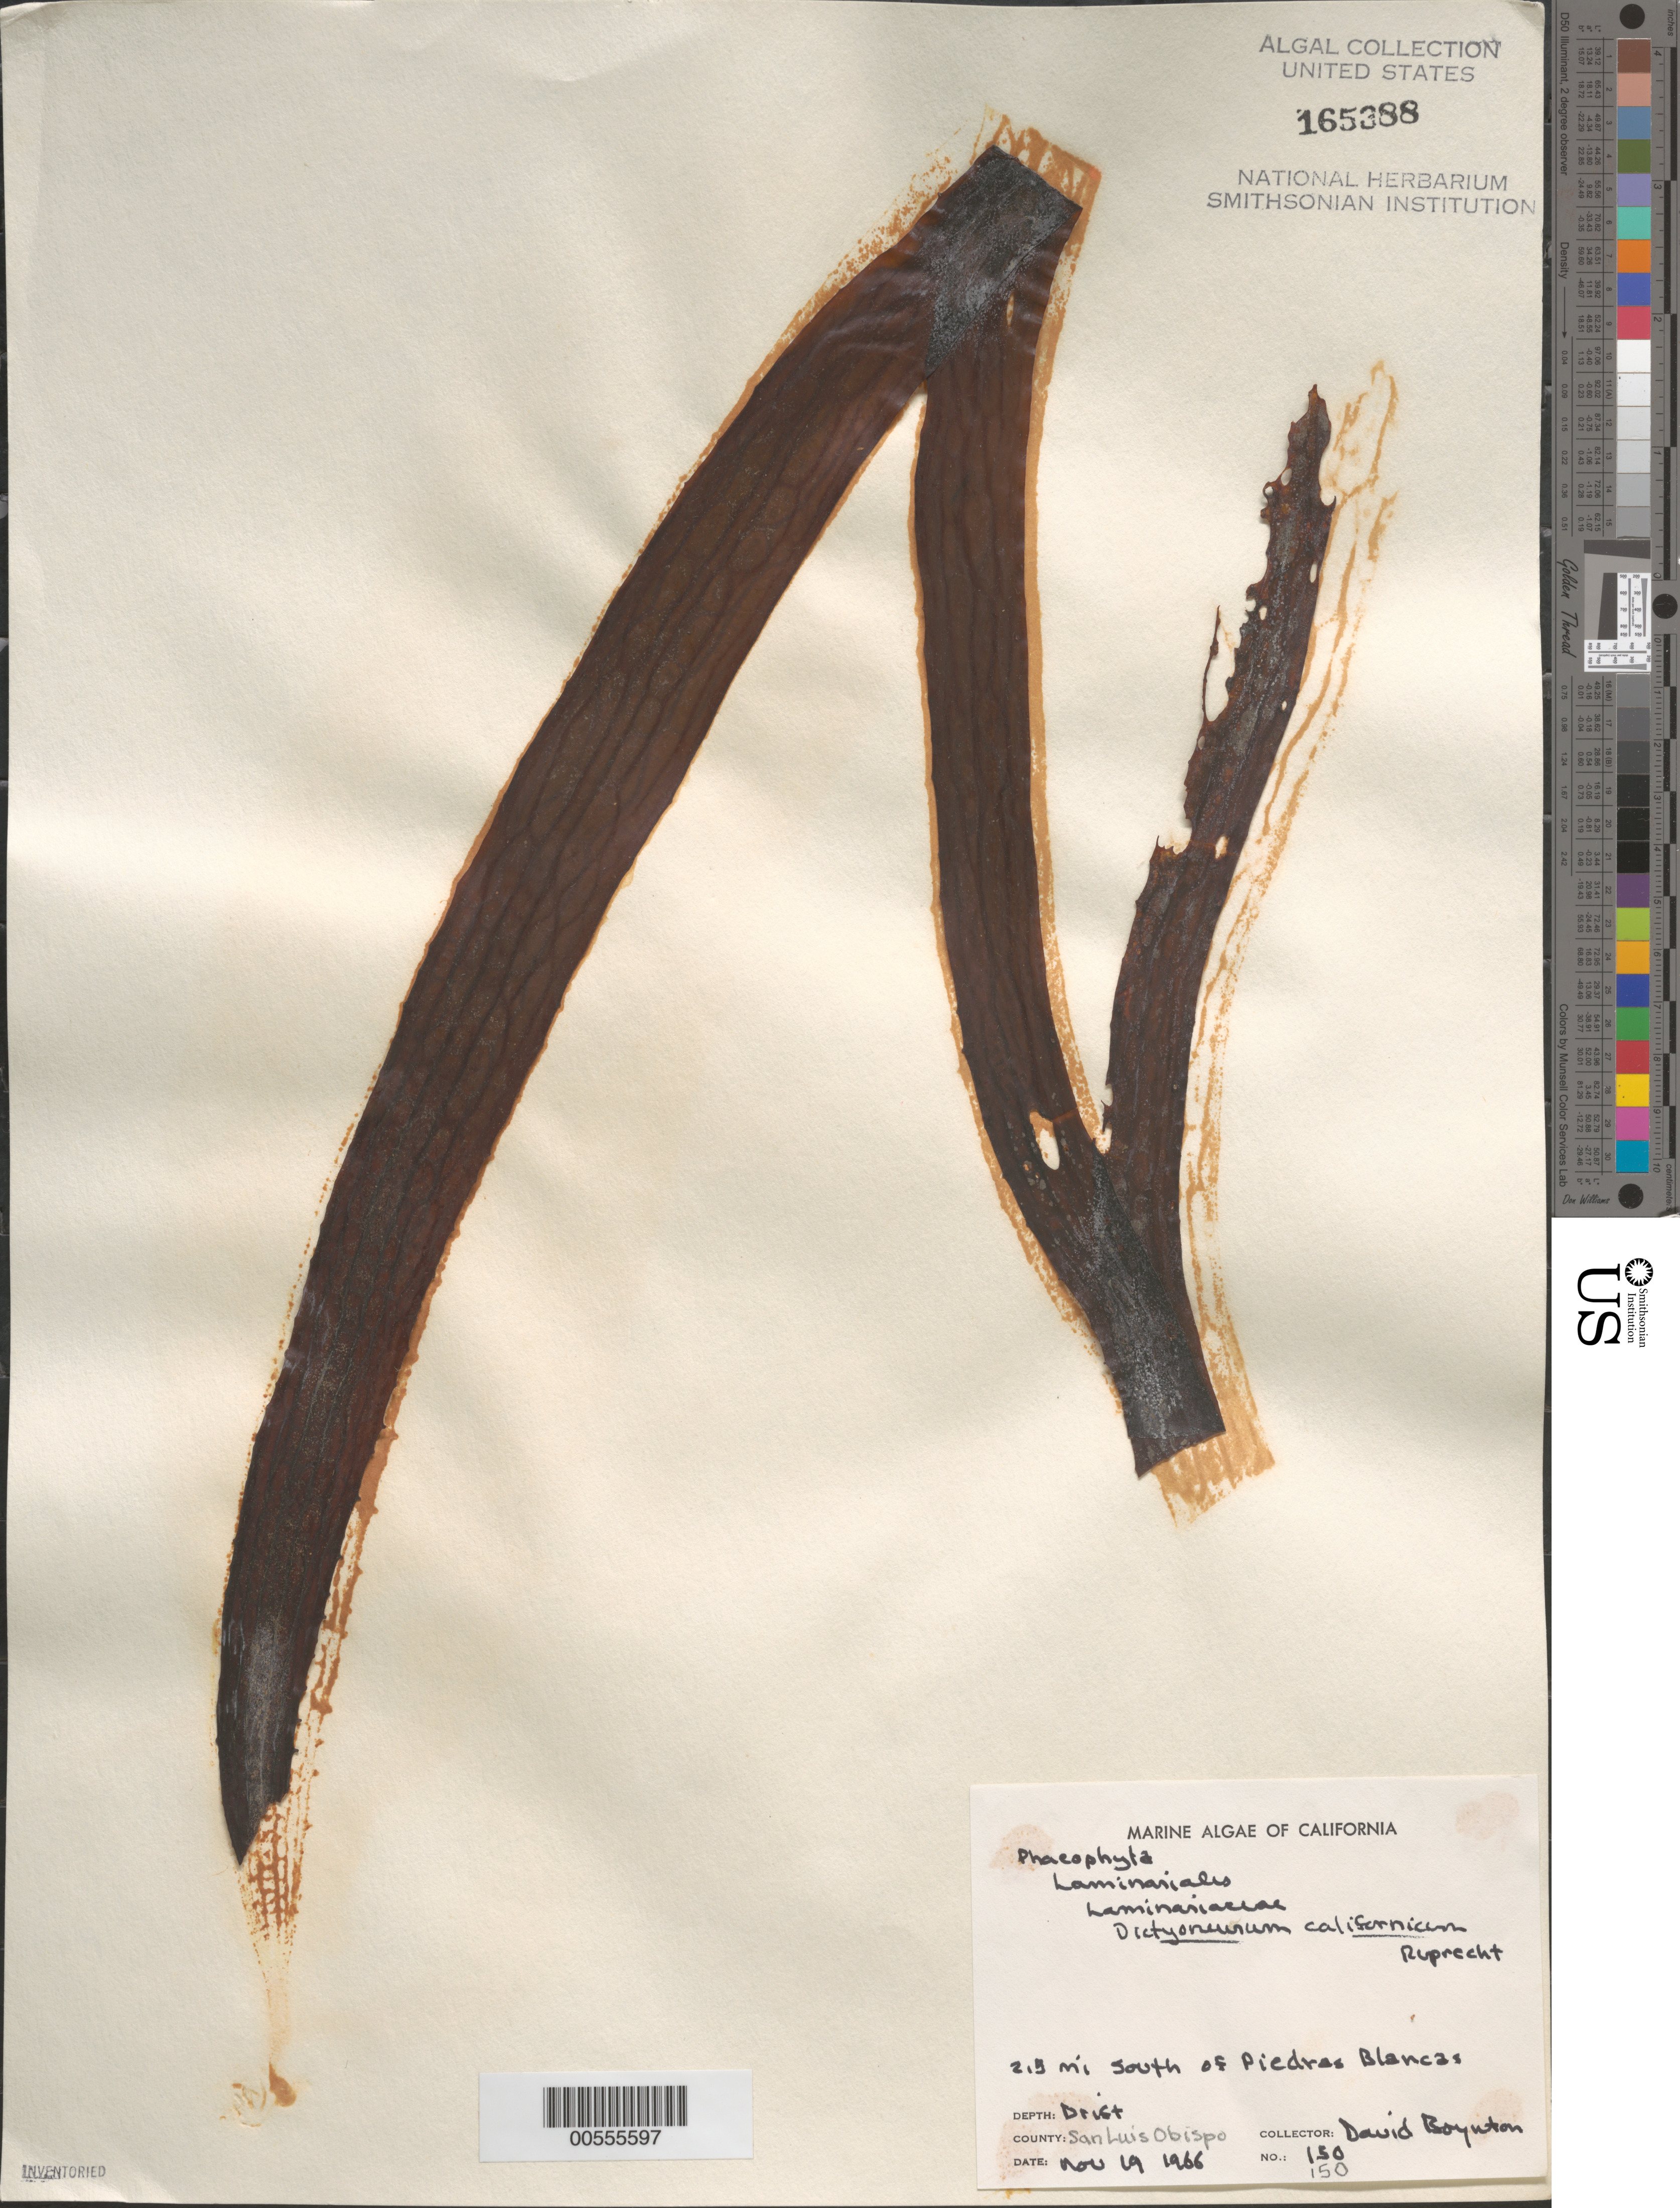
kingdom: Chromista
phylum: Ochrophyta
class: Phaeophyceae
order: Laminariales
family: Costariaceae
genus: Dictyoneurum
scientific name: Dictyoneurum californicum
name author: Rupr.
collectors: D. Boynton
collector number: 150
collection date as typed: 19 Nov 1966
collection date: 1966-11-19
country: United States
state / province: California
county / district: San Luis Obispo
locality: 2.5 miles south of Piedras Blancas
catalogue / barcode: US 165388